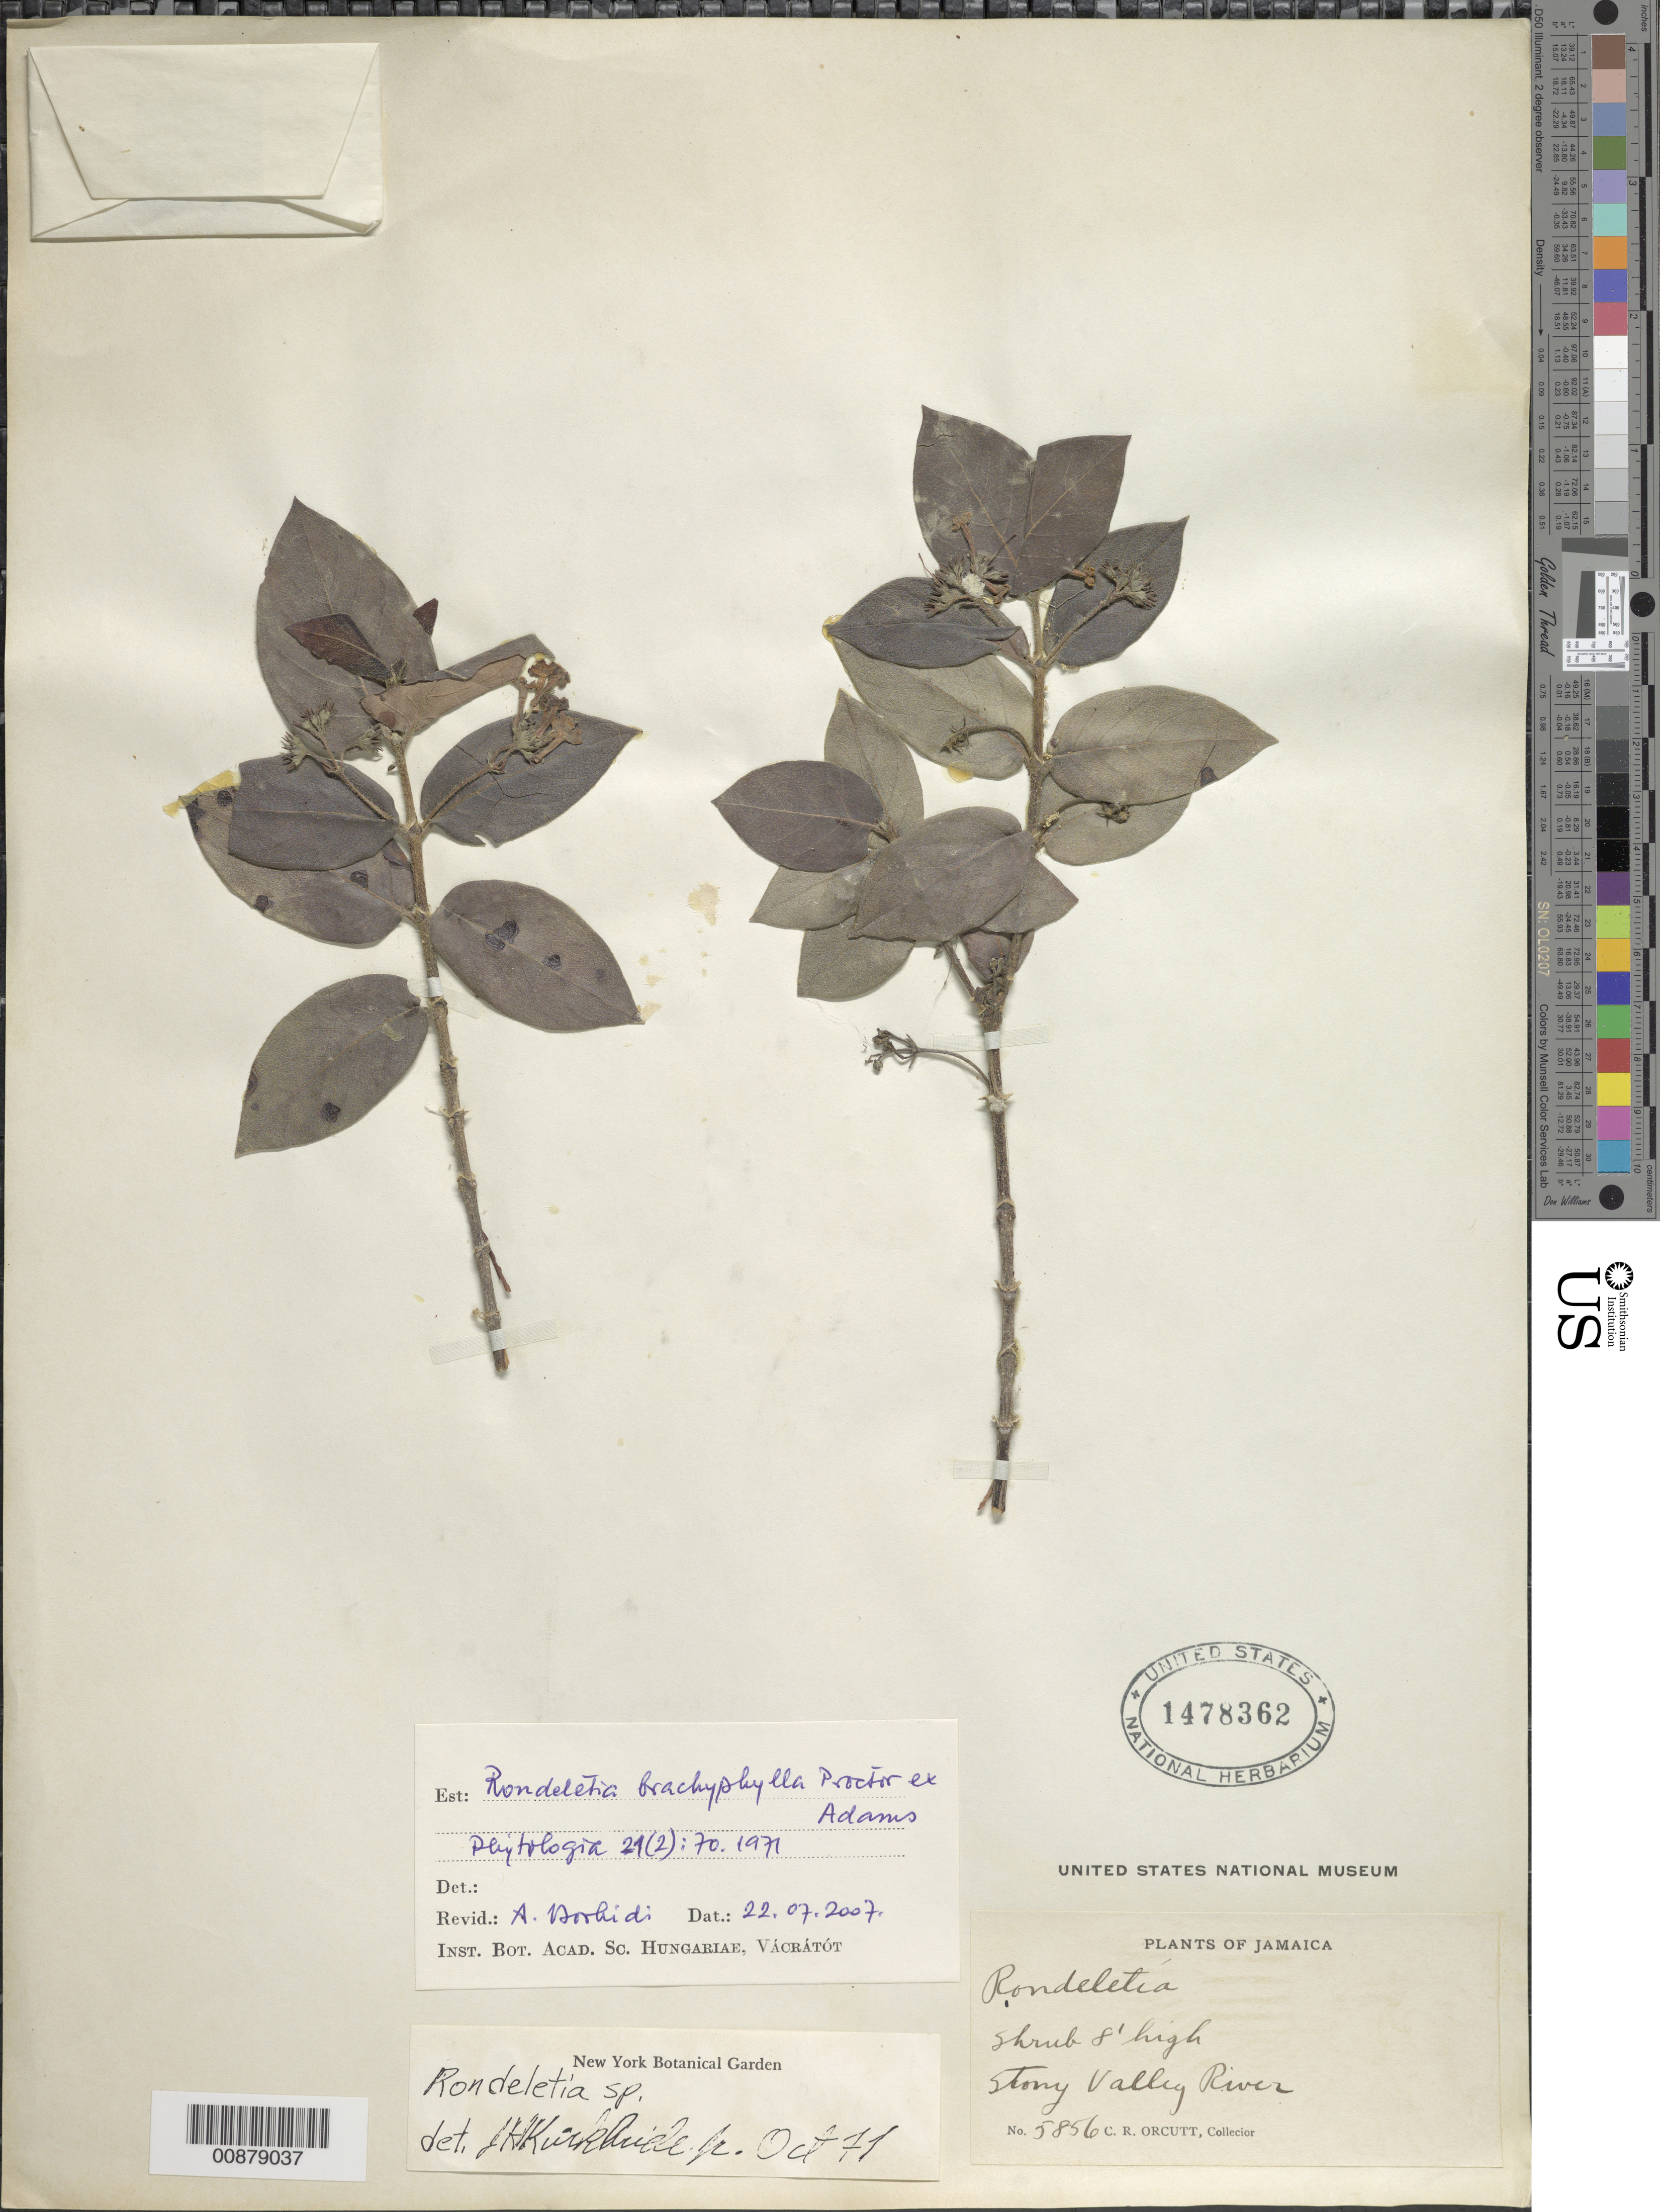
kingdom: Plantae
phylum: Tracheophyta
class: Magnoliopsida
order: Gentianales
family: Rubiaceae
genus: Rondeletia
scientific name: Rondeletia brachyphylla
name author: Proctor ex C.D. Adams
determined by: Borhidi, Attila L.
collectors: C. R. Orcutt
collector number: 5856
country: Jamaica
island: Jamaica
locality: Stony valley River.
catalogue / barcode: US 1478362